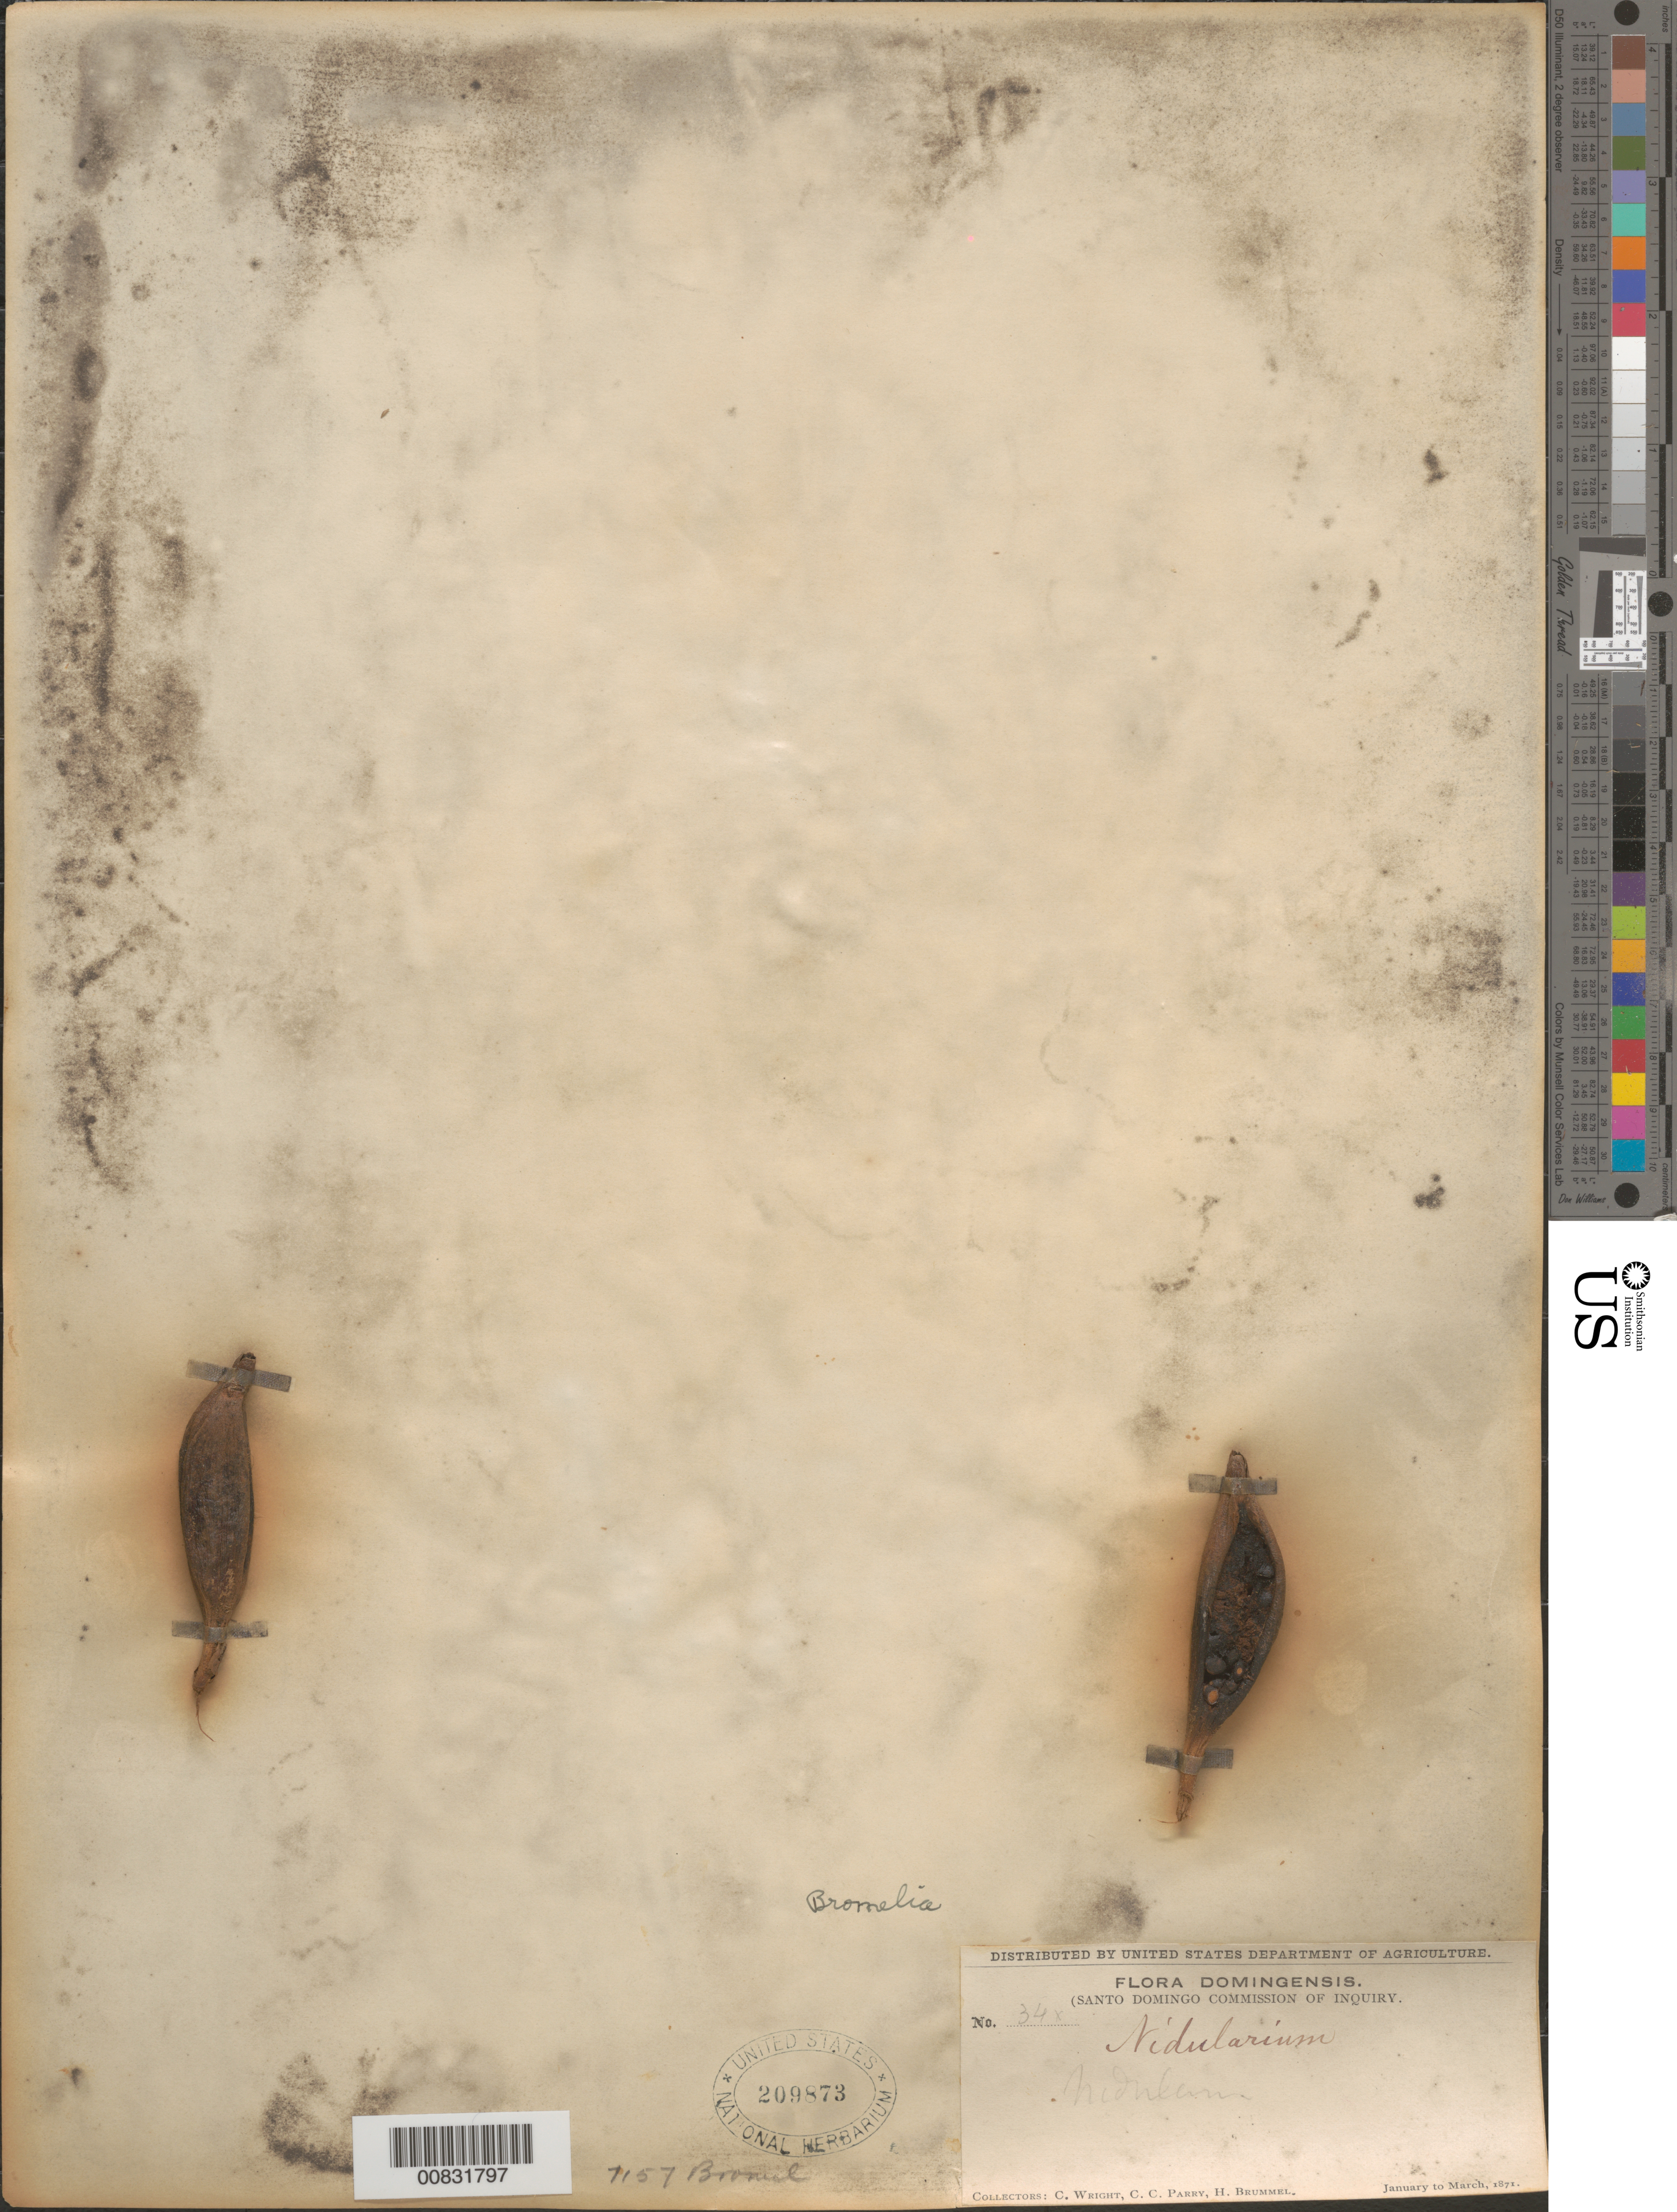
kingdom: Plantae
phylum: Tracheophyta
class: Liliopsida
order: Poales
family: Bromeliaceae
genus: Bromelia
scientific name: Bromelia pinguin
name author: L.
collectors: C. Wright, C. C. Parry & H. Brummel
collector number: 34x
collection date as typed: Jan 1871 to -- Mar 1871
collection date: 1871-01/1871-03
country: Dominican Republic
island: Hispaniola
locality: Dominican Republic.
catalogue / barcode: US 209873